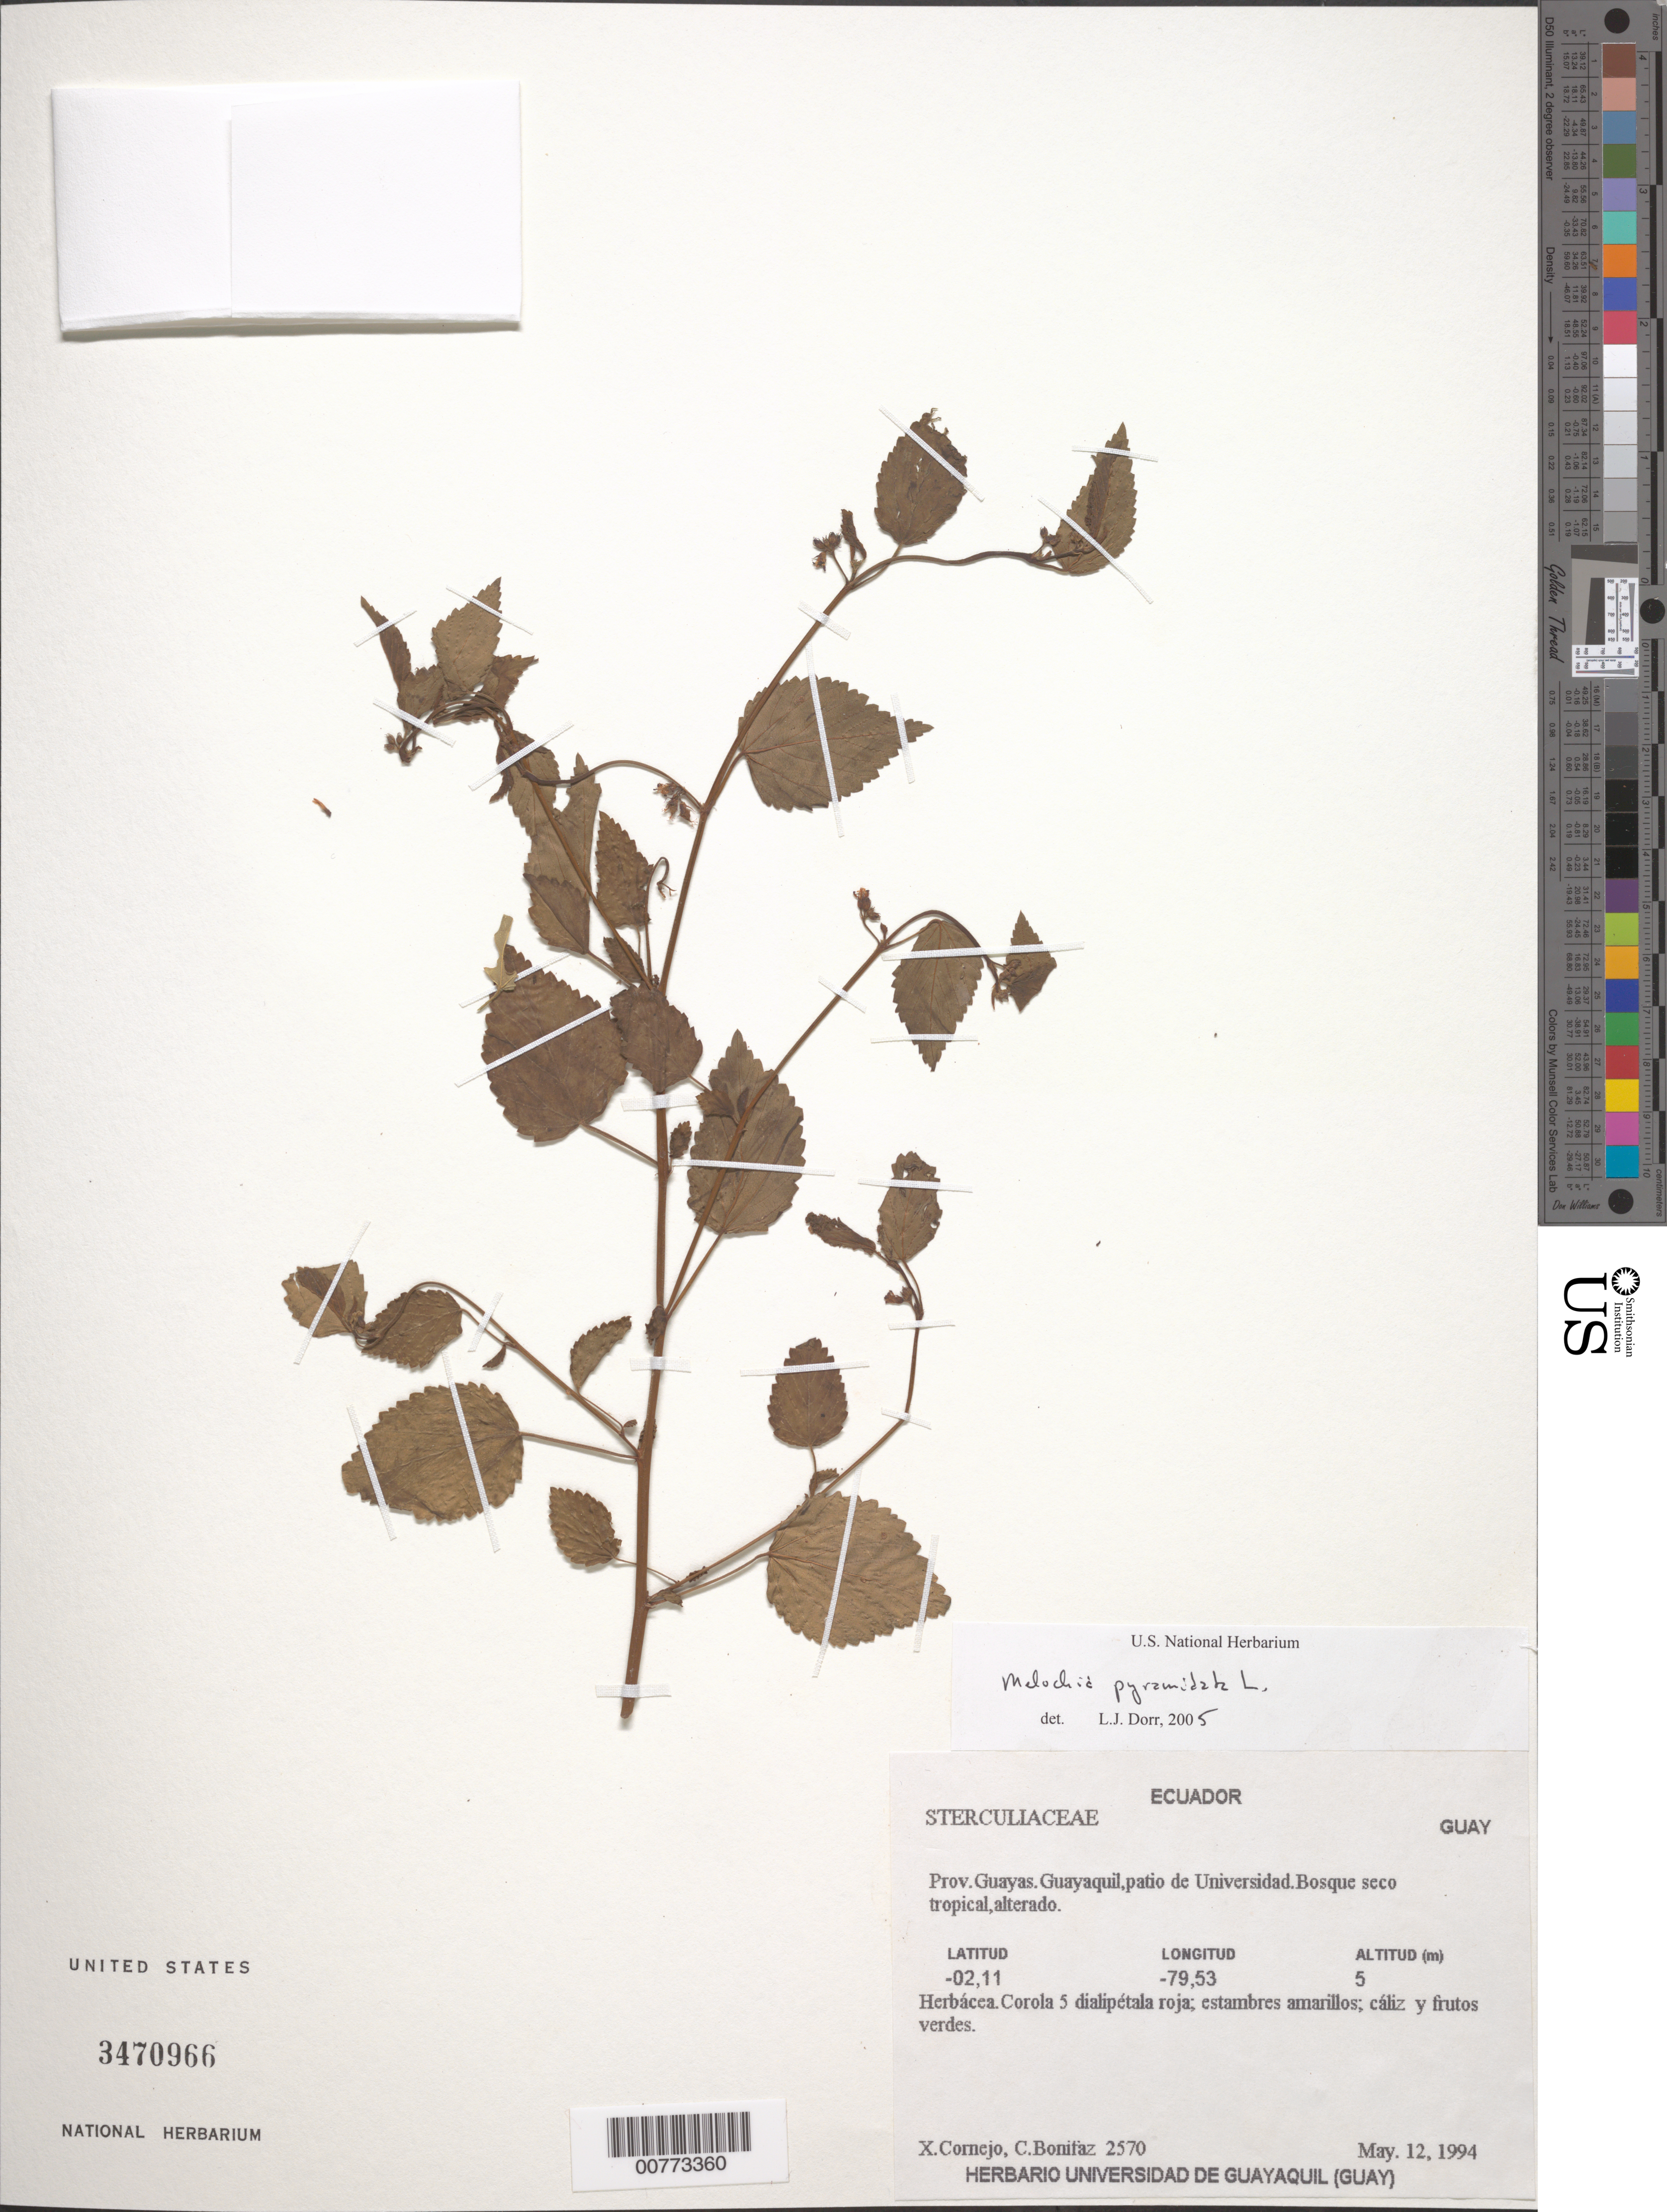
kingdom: Plantae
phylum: Tracheophyta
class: Magnoliopsida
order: Malvales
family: Malvaceae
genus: Melochia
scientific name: Melochia pyramidata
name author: L.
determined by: Dorr, L. J., (BOT), Smithsonian Institution - National Museum of Natural History (UNITED STATES)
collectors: X. F. Cornejo & C. Bonitáz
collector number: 2570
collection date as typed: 12 May 1994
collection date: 1994-05-12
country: Ecuador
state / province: Guayas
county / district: Guayaquil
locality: Patio de Universidad.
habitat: Bosque seco tropical, alterado.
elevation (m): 5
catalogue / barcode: US 3470966